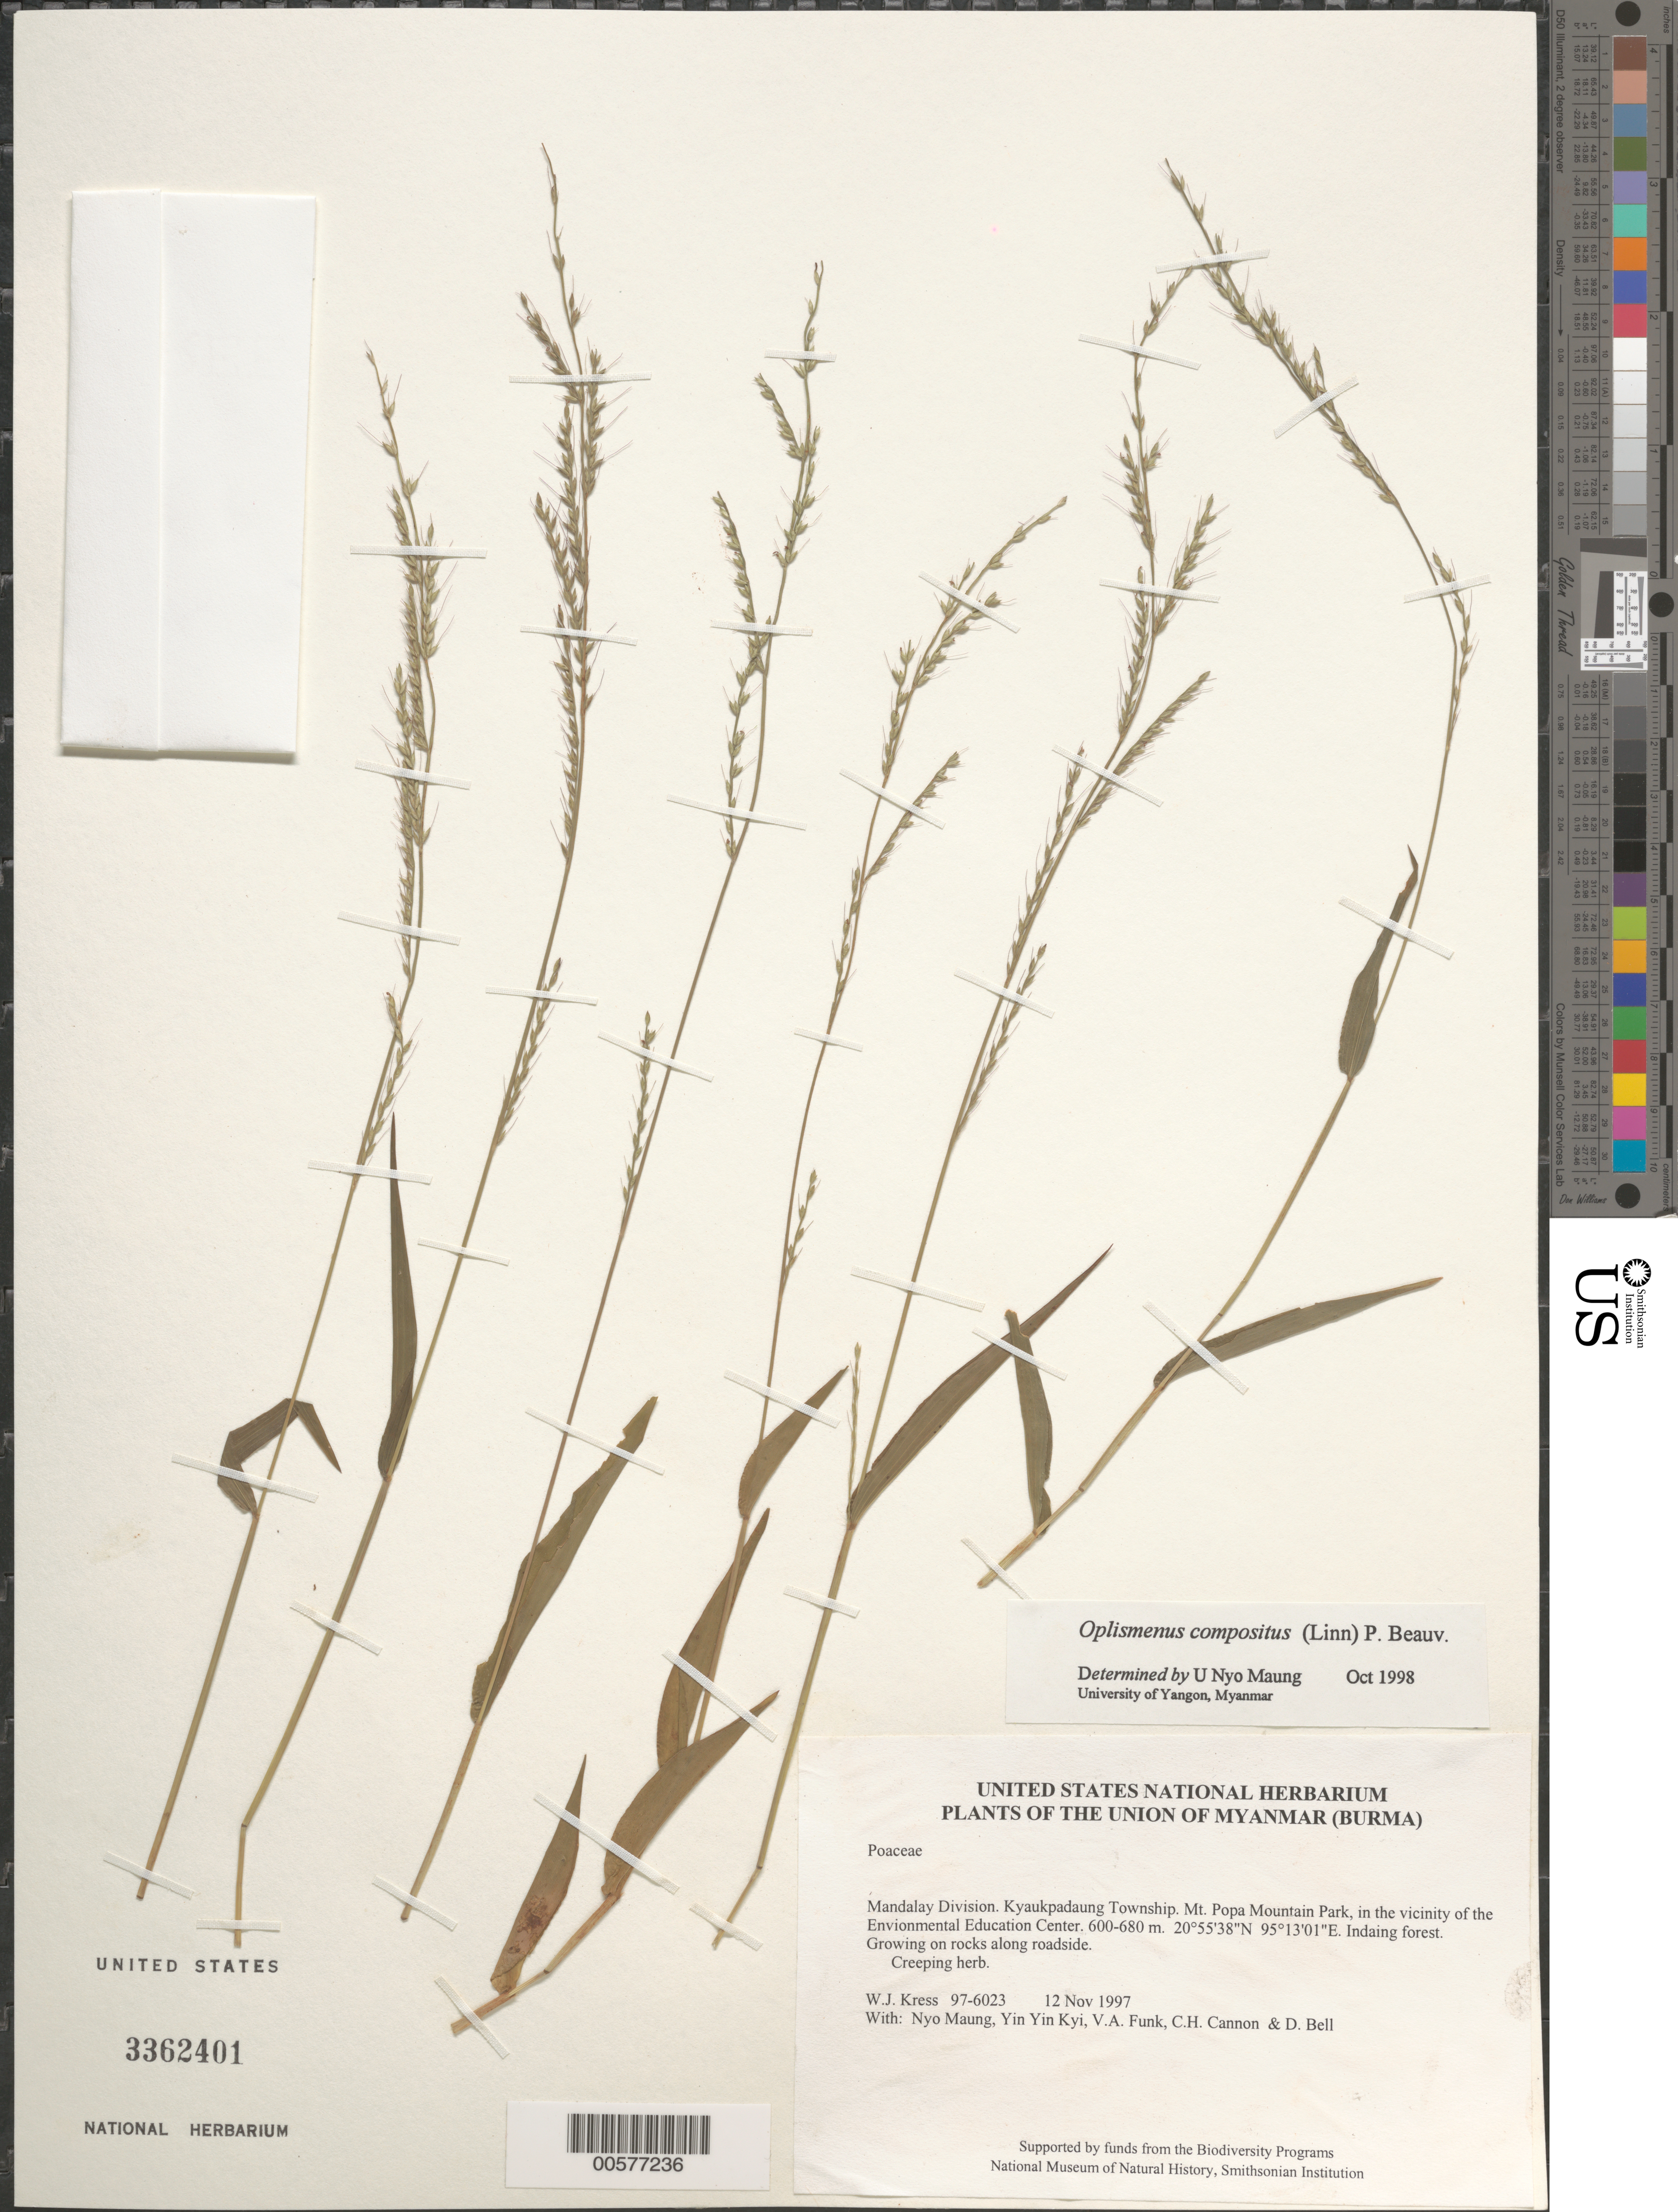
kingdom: Plantae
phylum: Tracheophyta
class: Liliopsida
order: Poales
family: Poaceae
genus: Oplismenus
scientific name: Oplismenus compositus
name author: (L.) P. Beauv.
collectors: W. J. Kress, U Nyo Maung, Yin Yin Kyi, V. Funk, C. H. Cannon & D. A. Bell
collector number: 97-6023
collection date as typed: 12 Nov 1997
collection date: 1997-11-12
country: Myanmar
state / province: Mandalay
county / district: Kyaukpadaung Township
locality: Mt. Popa Mountain Park, in the vicinity of the Envionmental Education Center.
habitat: Indaing forest. Growing on rocks along roadside.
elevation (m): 600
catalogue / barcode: US 3362401